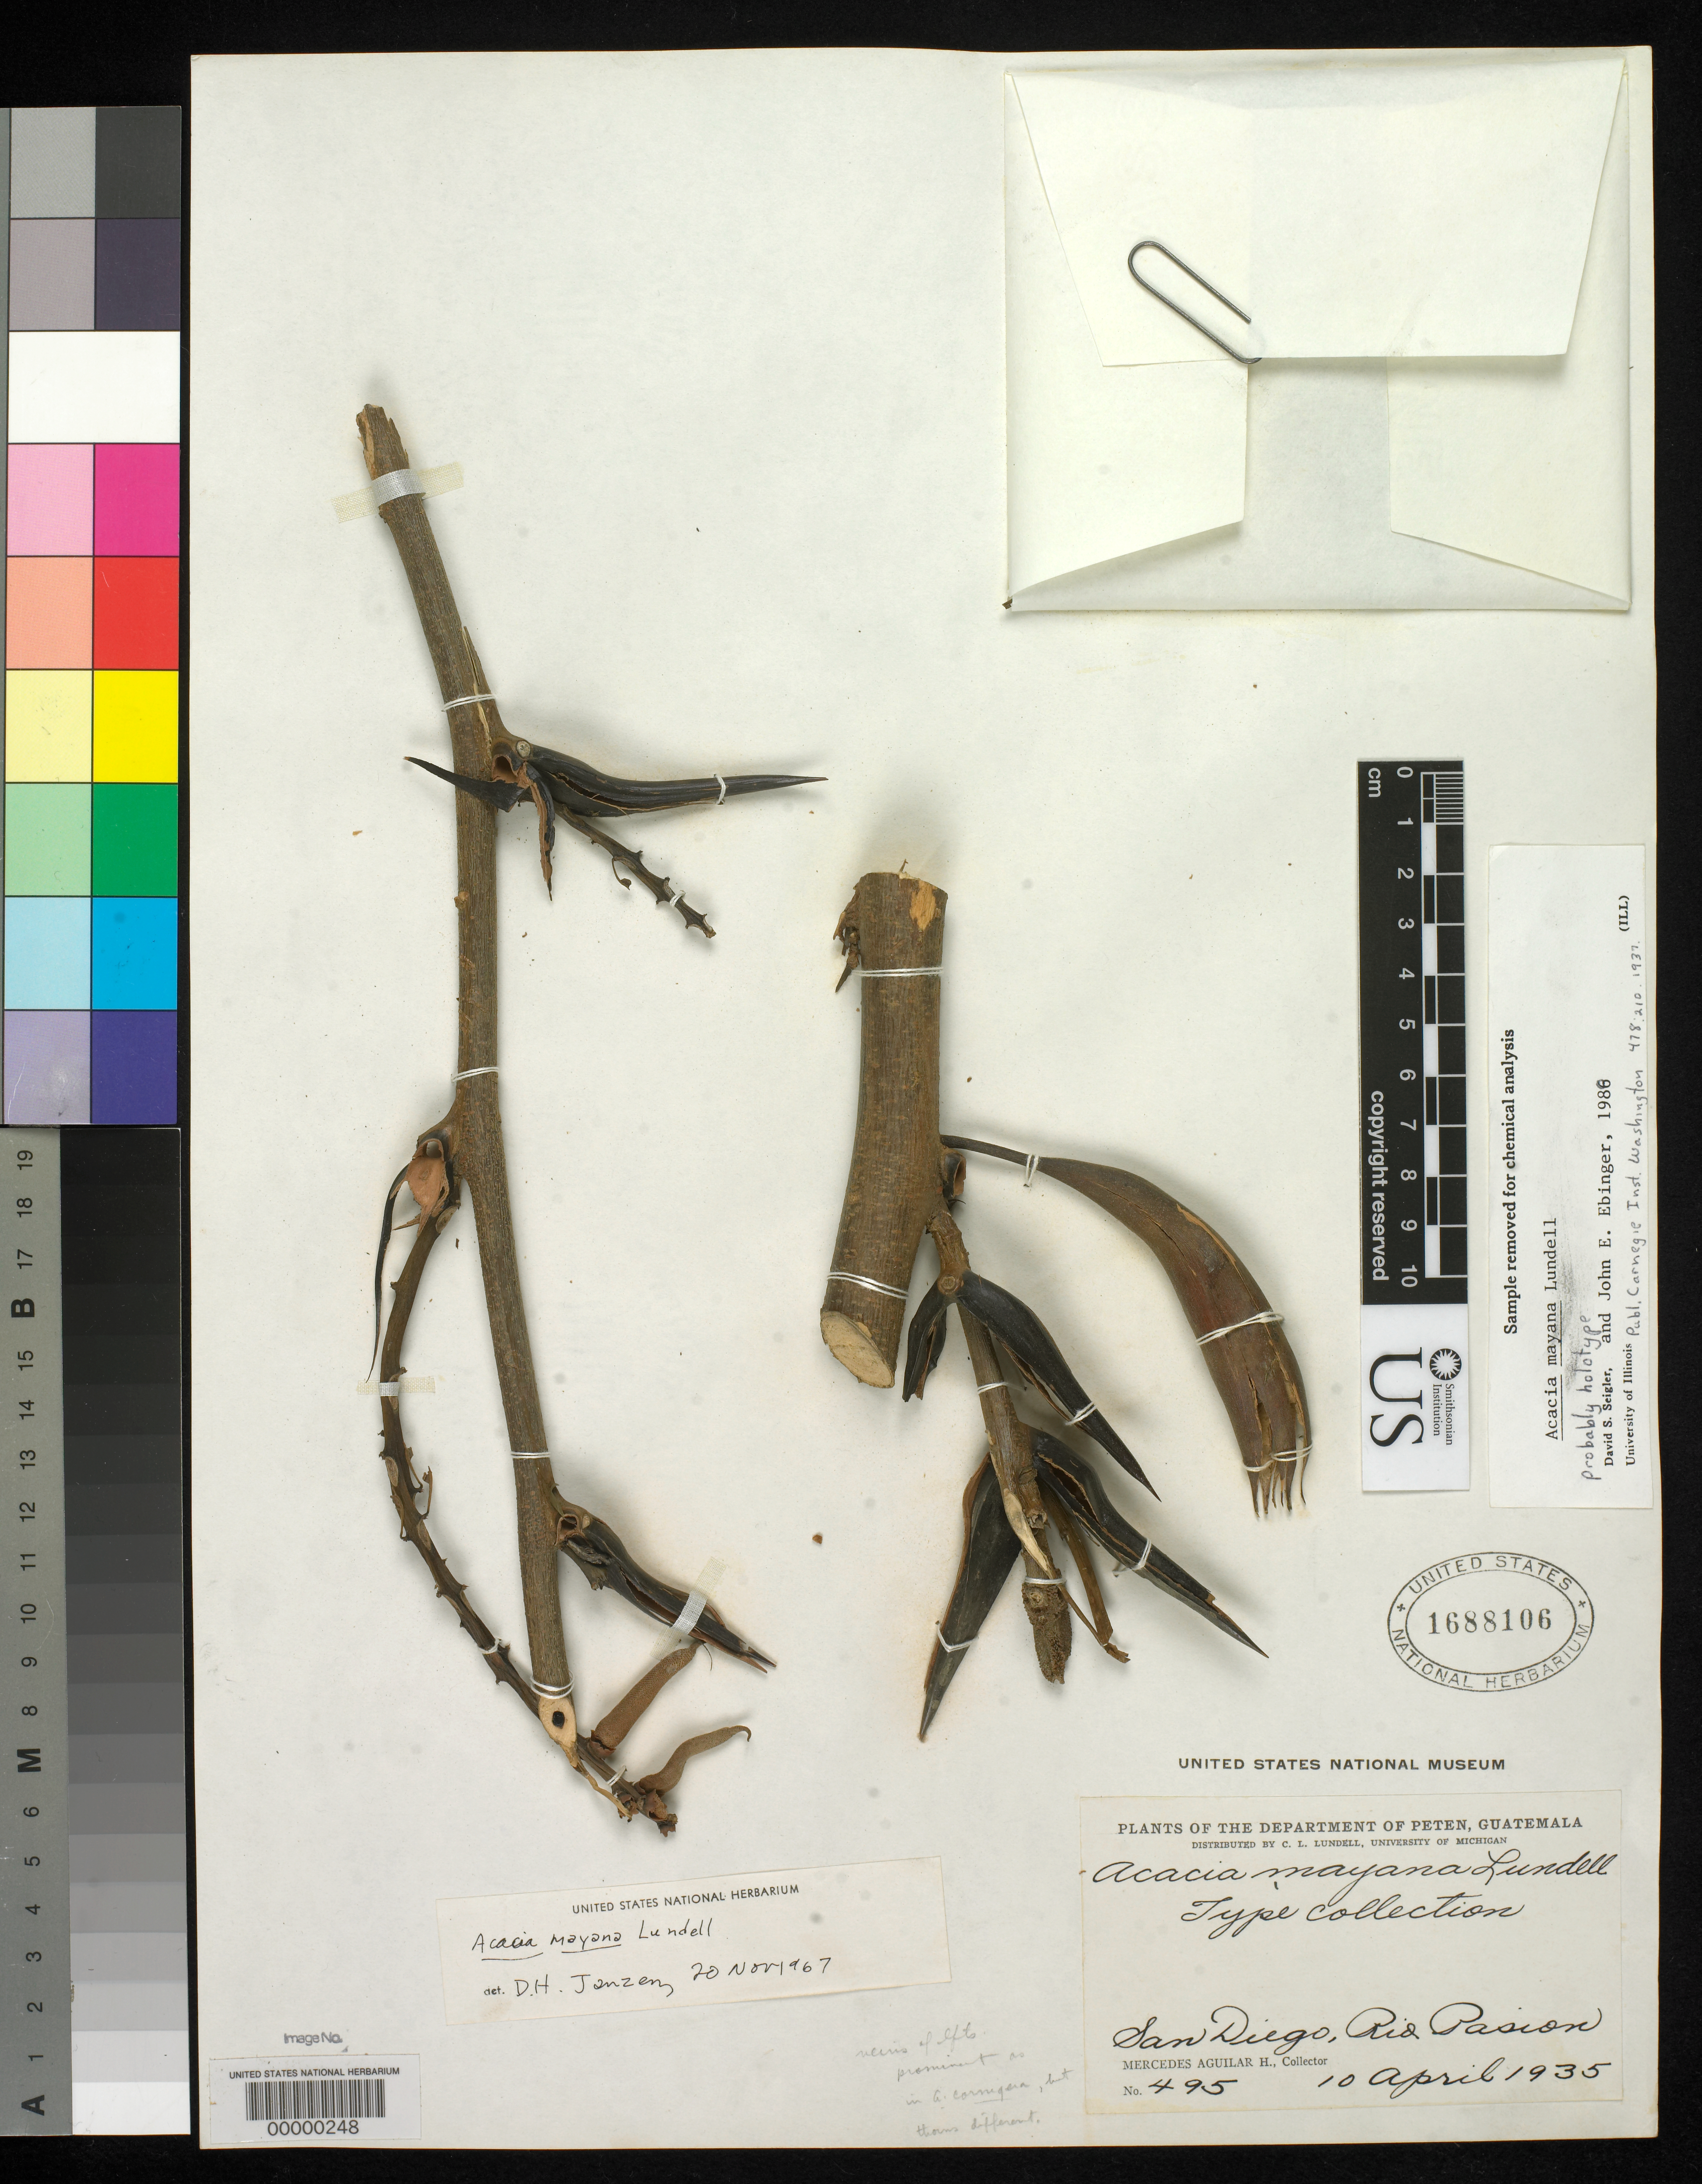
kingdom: Plantae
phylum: Tracheophyta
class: Magnoliopsida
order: Fabales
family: Fabaceae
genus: Acacia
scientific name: Acacia mayana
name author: Lundell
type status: Possible Holotype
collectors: M. Aguilar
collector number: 495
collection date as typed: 10 Apr 1935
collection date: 1935-04-10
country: Guatemala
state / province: El Petén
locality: San Diego, Rio Pasion.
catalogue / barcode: US 1688106